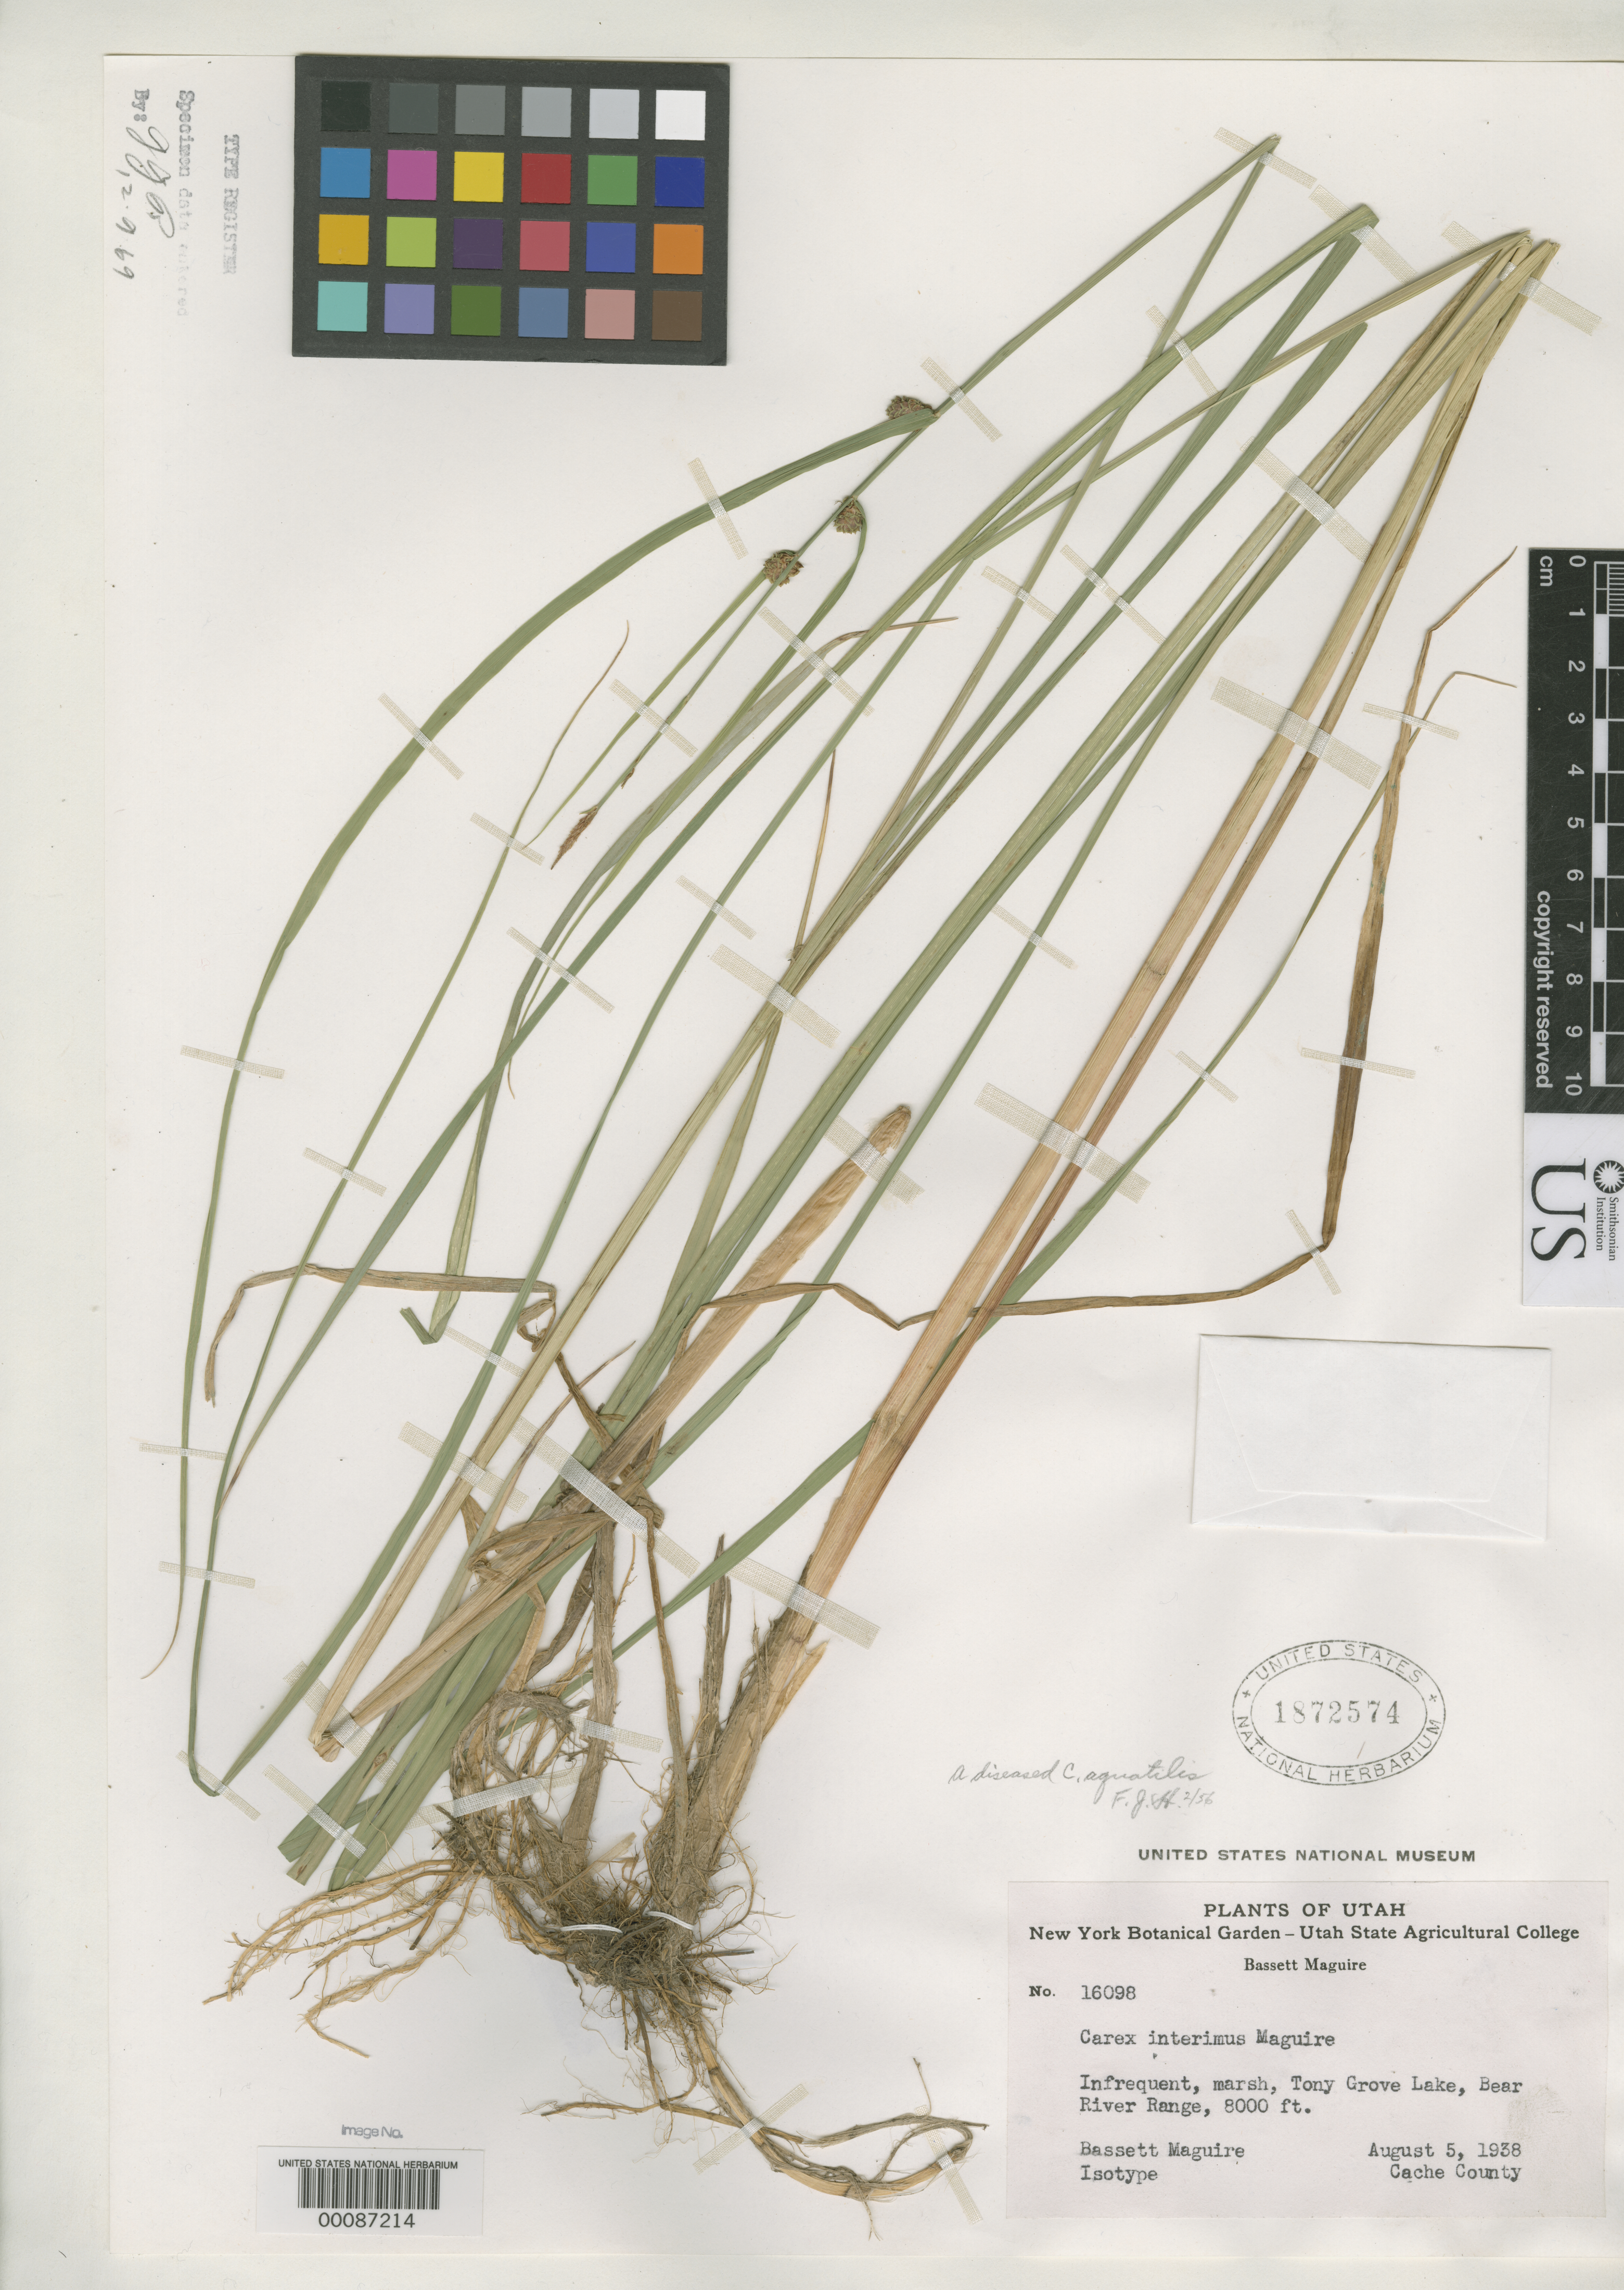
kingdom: Plantae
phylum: Tracheophyta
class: Liliopsida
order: Poales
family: Cyperaceae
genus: Carex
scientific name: Carex interimus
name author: Maguire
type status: Isotype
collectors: B. Maguire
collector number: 16098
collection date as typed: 05 Aug 1938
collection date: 1938-08-05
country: United States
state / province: Utah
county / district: Cache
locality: Tony Grove Lake, Bear River Range.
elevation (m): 2438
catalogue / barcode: US 1872574